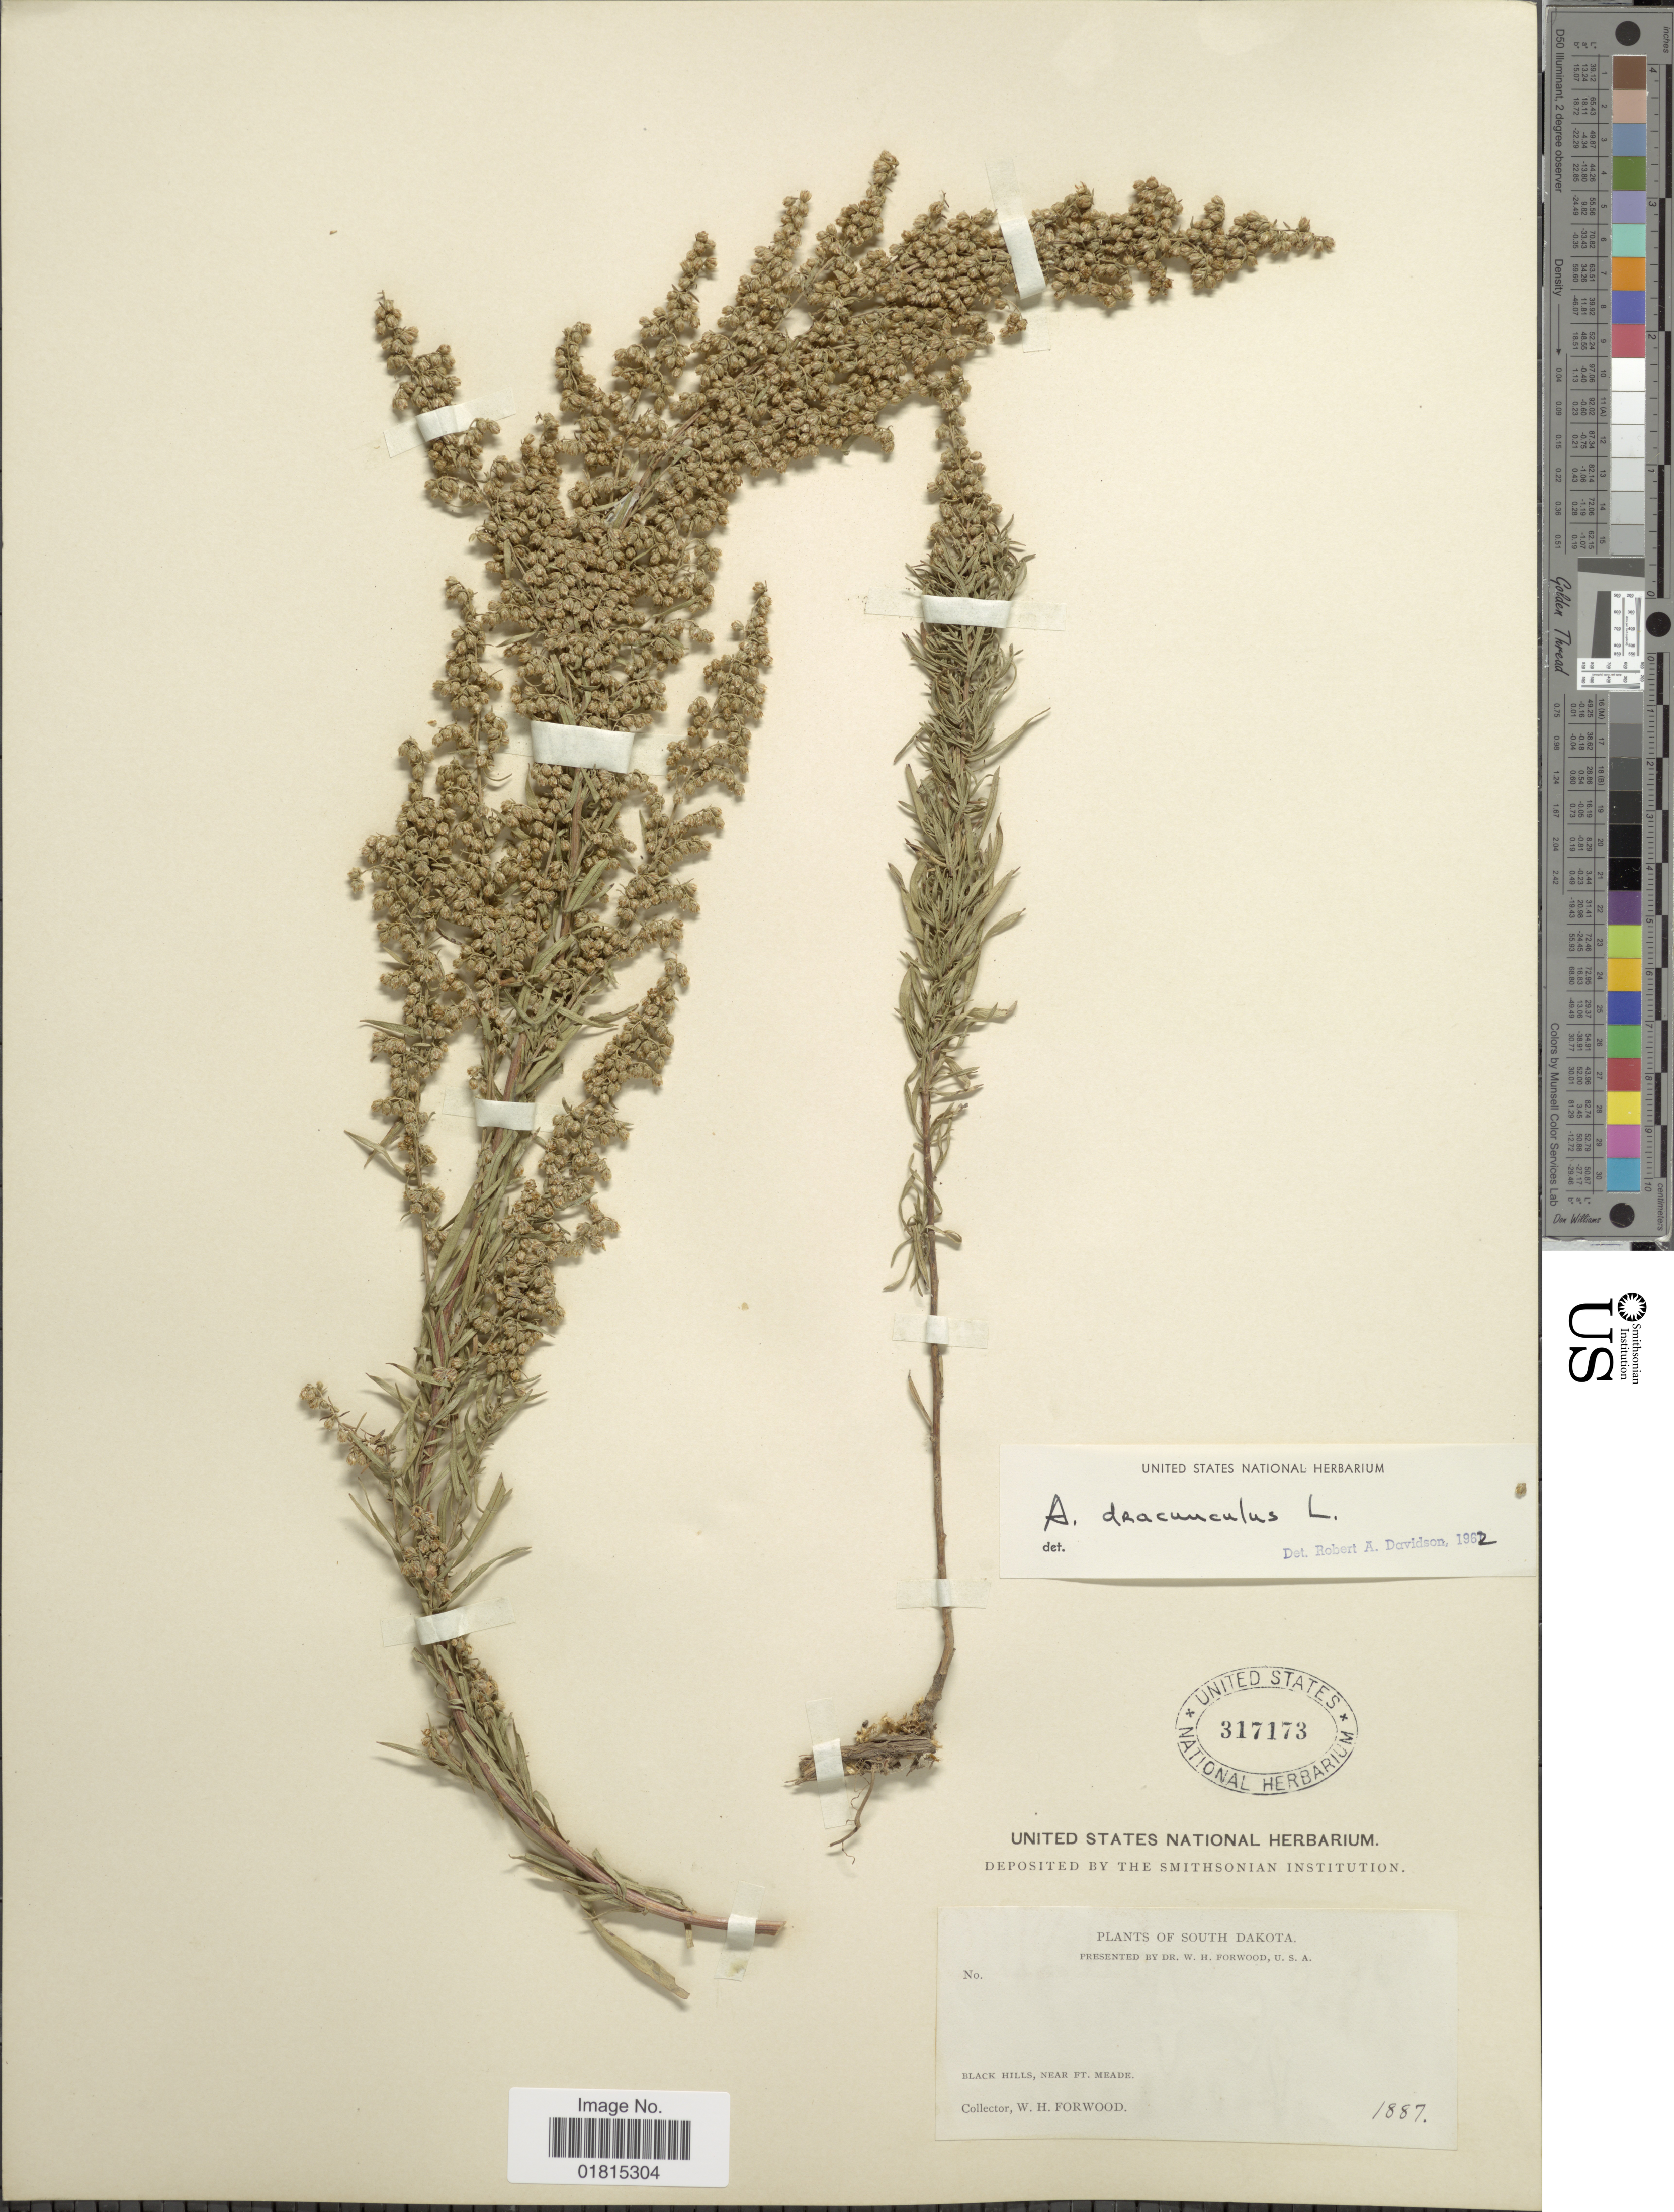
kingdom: Plantae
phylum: Tracheophyta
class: Magnoliopsida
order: Asterales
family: Asteraceae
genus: Artemisia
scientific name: Artemisia dracunculoides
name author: Pursh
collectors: W. Forwood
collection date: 1887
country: United States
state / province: South Dakota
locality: Black Hills, near Ft. Meade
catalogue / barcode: US 317173